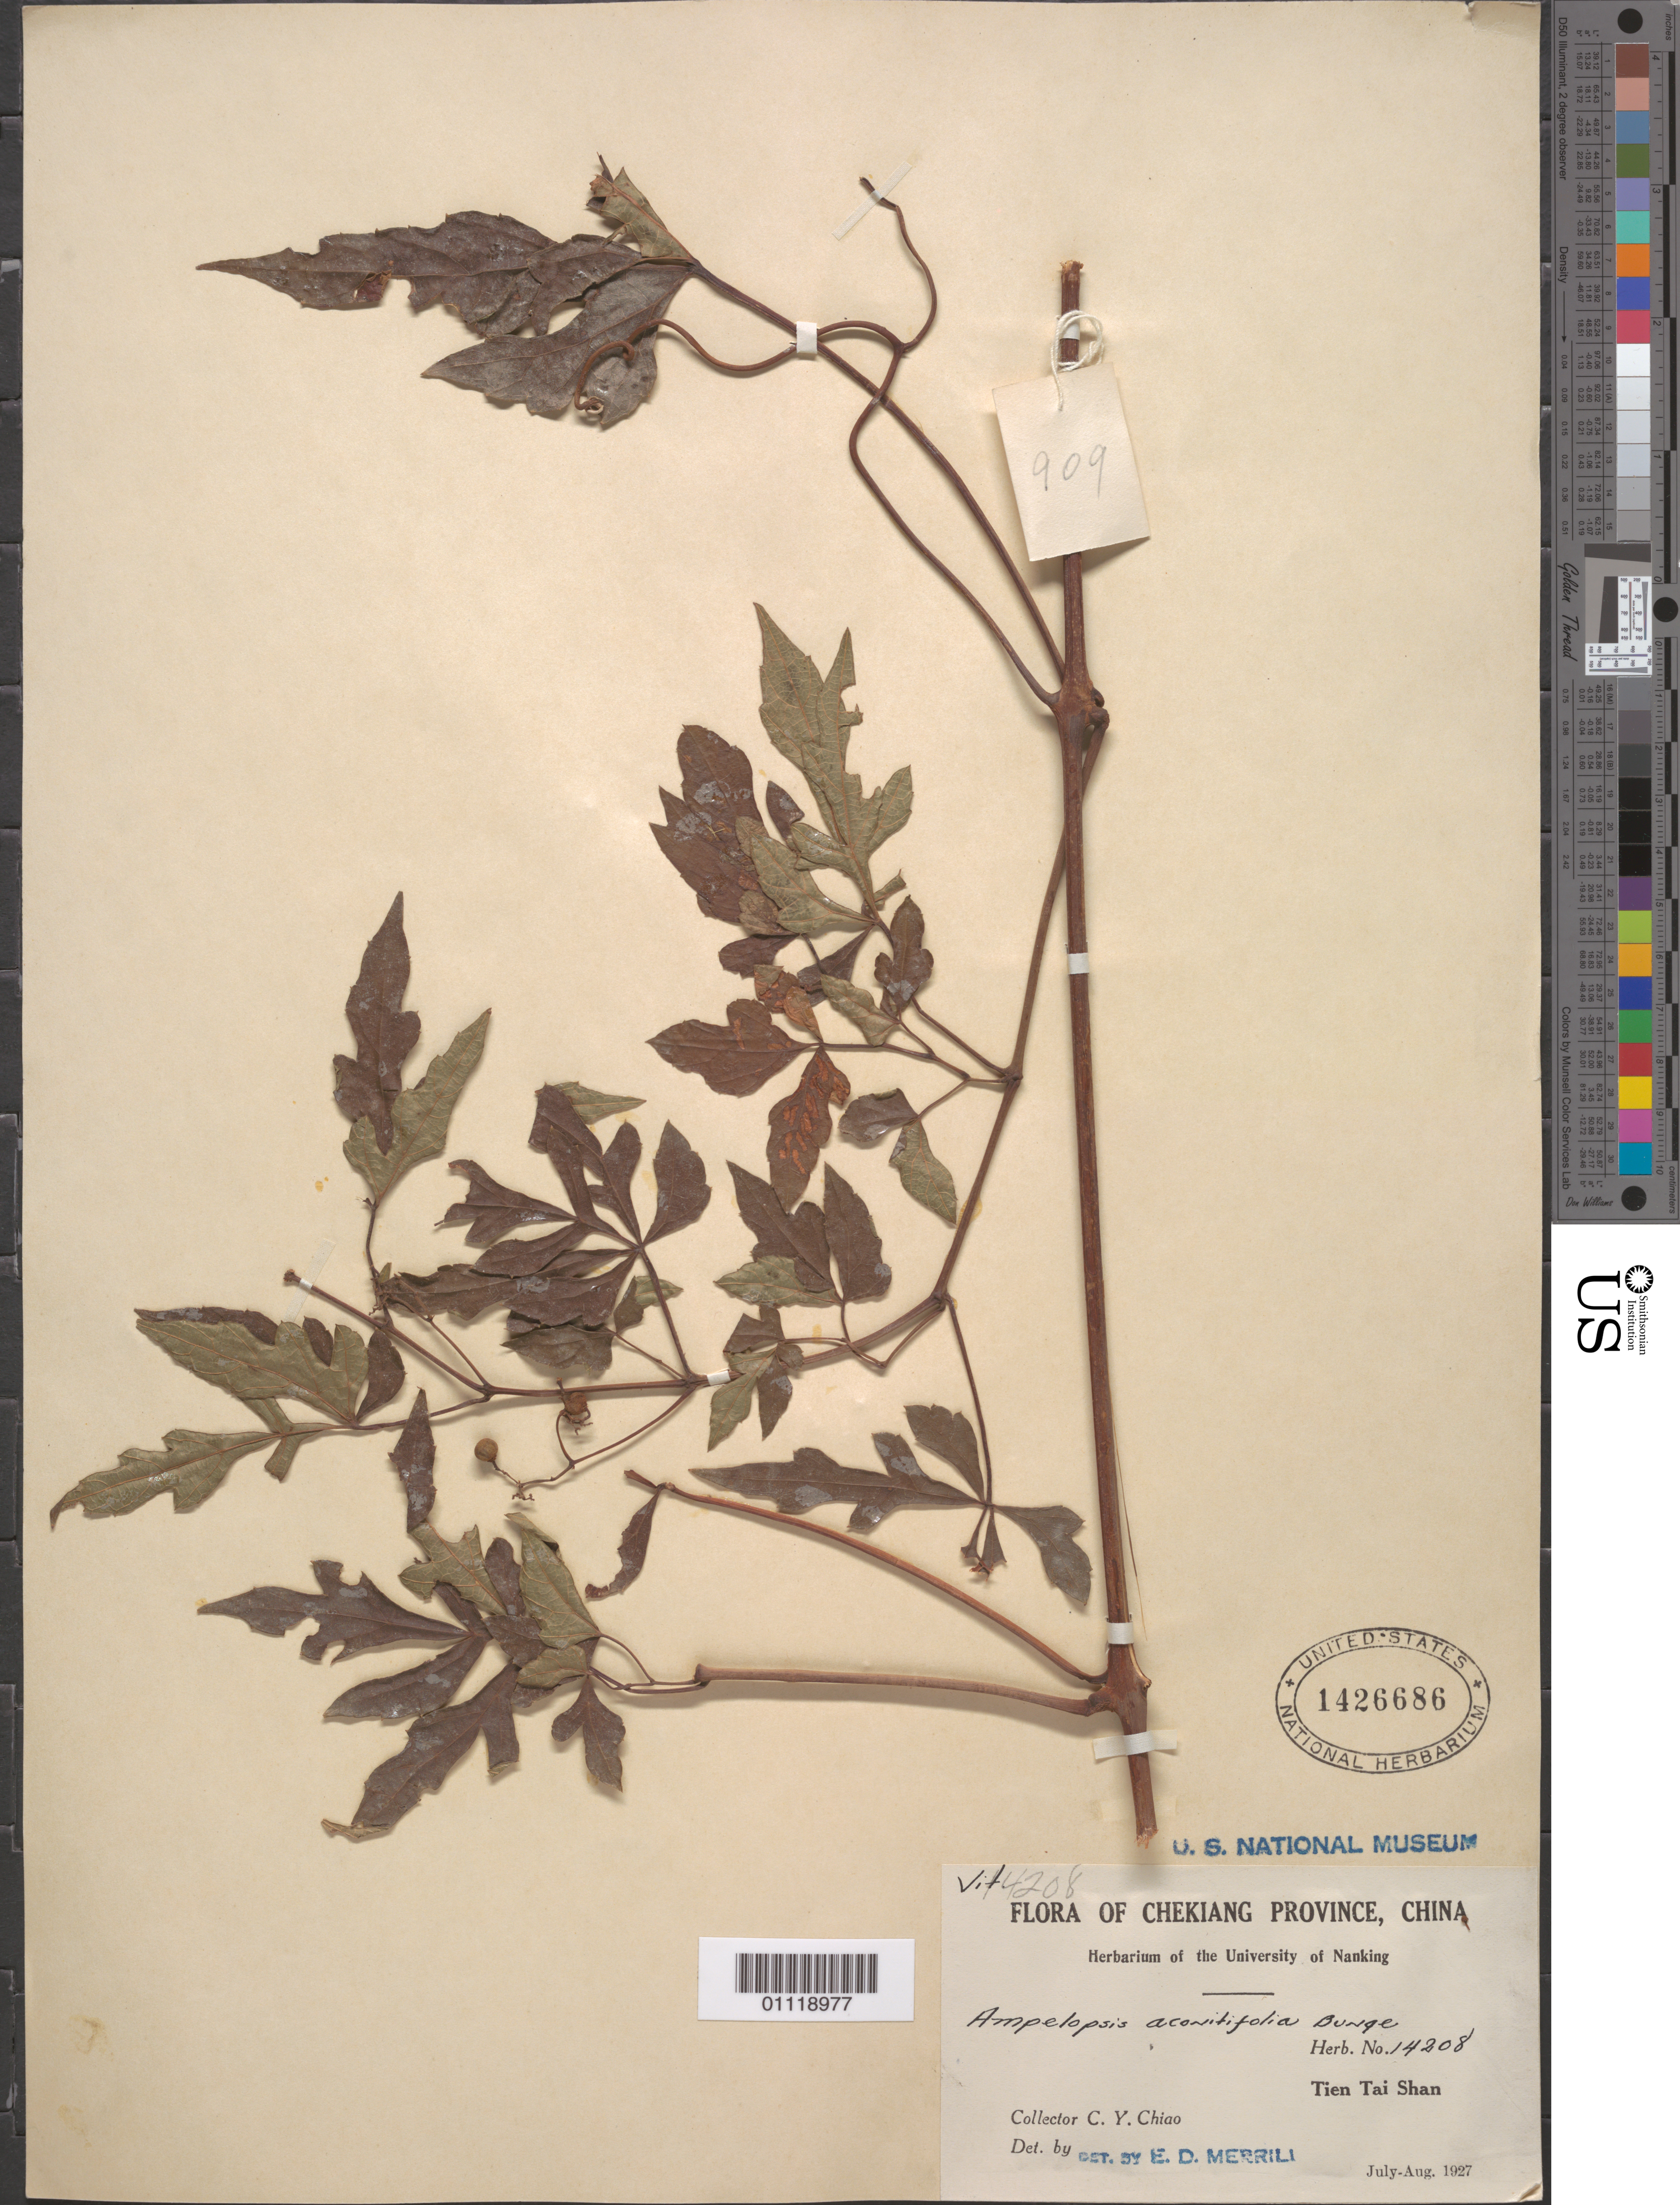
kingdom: Plantae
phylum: Tracheophyta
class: Magnoliopsida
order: Vitales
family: Vitaceae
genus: Ampelopsis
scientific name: Ampelopsis aconitifolia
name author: Bunge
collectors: C. Y. Chiao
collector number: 14208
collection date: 1927-07/1927-08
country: China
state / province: Zhejiang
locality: Tien Tai Shan (Mt Tiantai).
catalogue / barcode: US 1426686